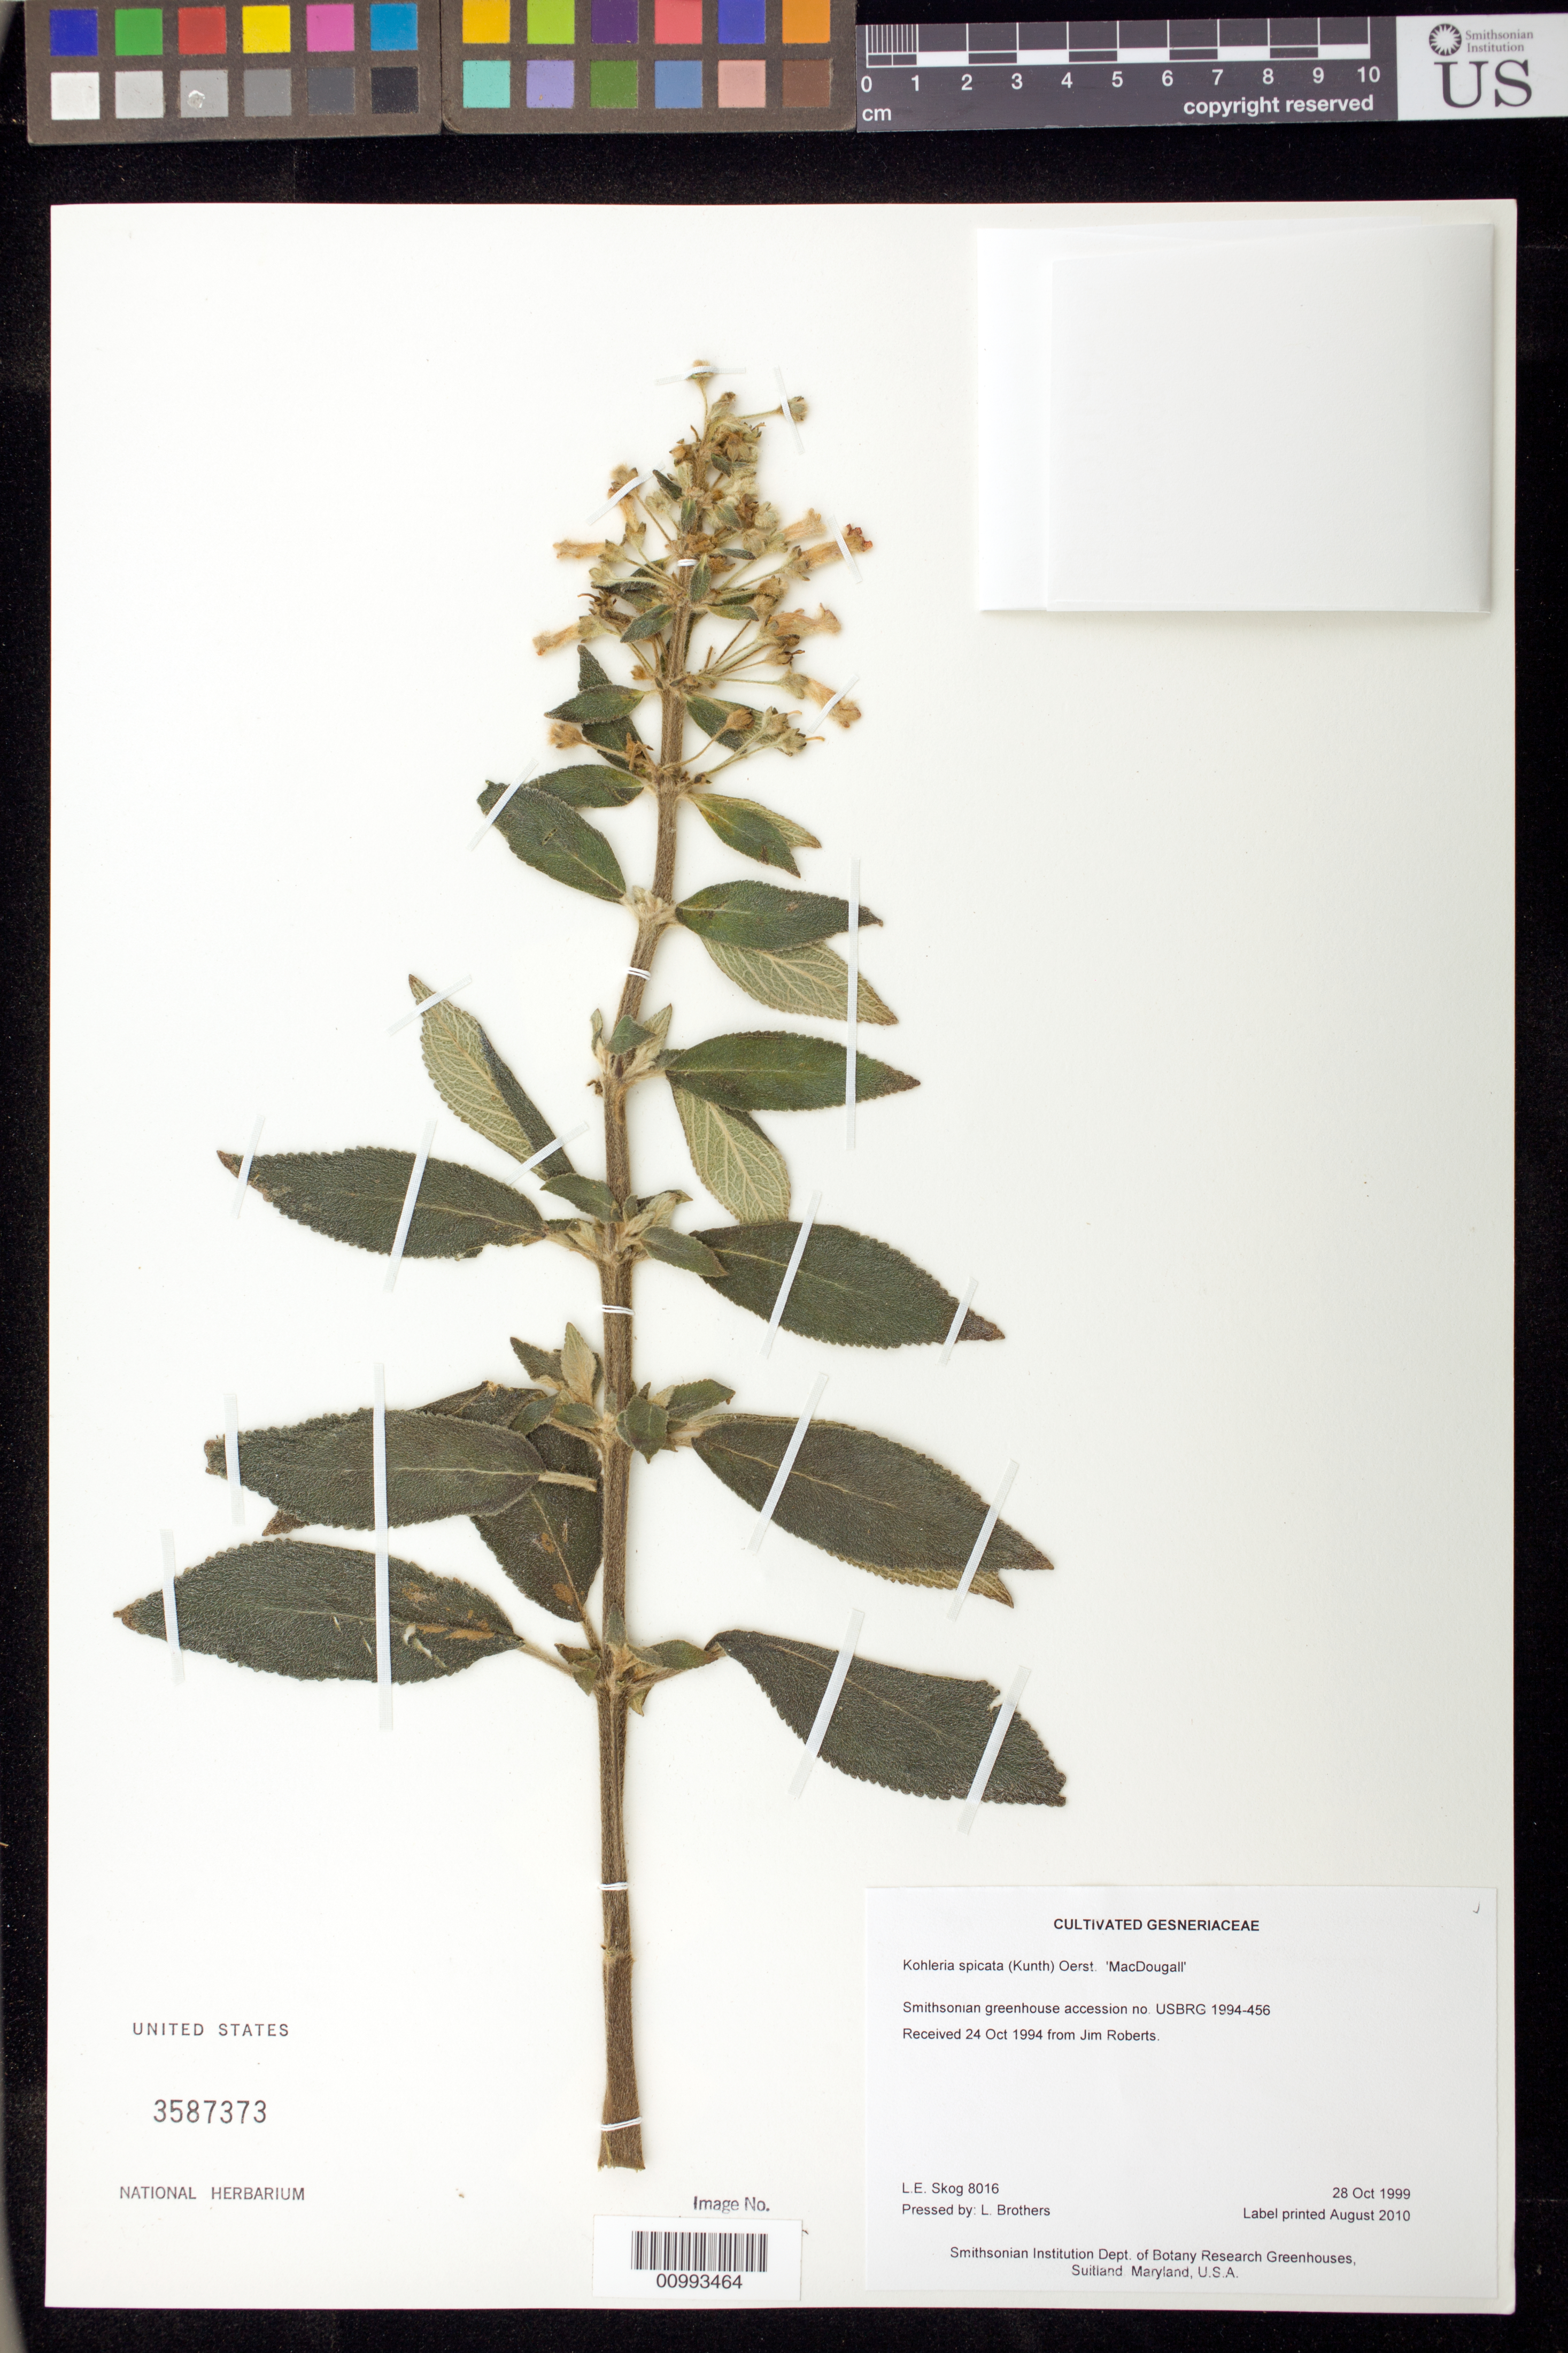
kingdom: Plantae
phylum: Tracheophyta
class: Magnoliopsida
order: Lamiales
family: Gesneriaceae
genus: Kohleria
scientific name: Kohleria spicata 'Macdougall'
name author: (Kunth) Oerst.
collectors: L. E. Skog & L. Brothers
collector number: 8016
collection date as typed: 28 Oct 1999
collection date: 1999-10-28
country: United States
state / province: Maryland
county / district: Prince George's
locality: Smithsonian Institution Dept. of Botany Research Greenhouses, Suitland, Maryland, U.S.A.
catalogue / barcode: US 3587373